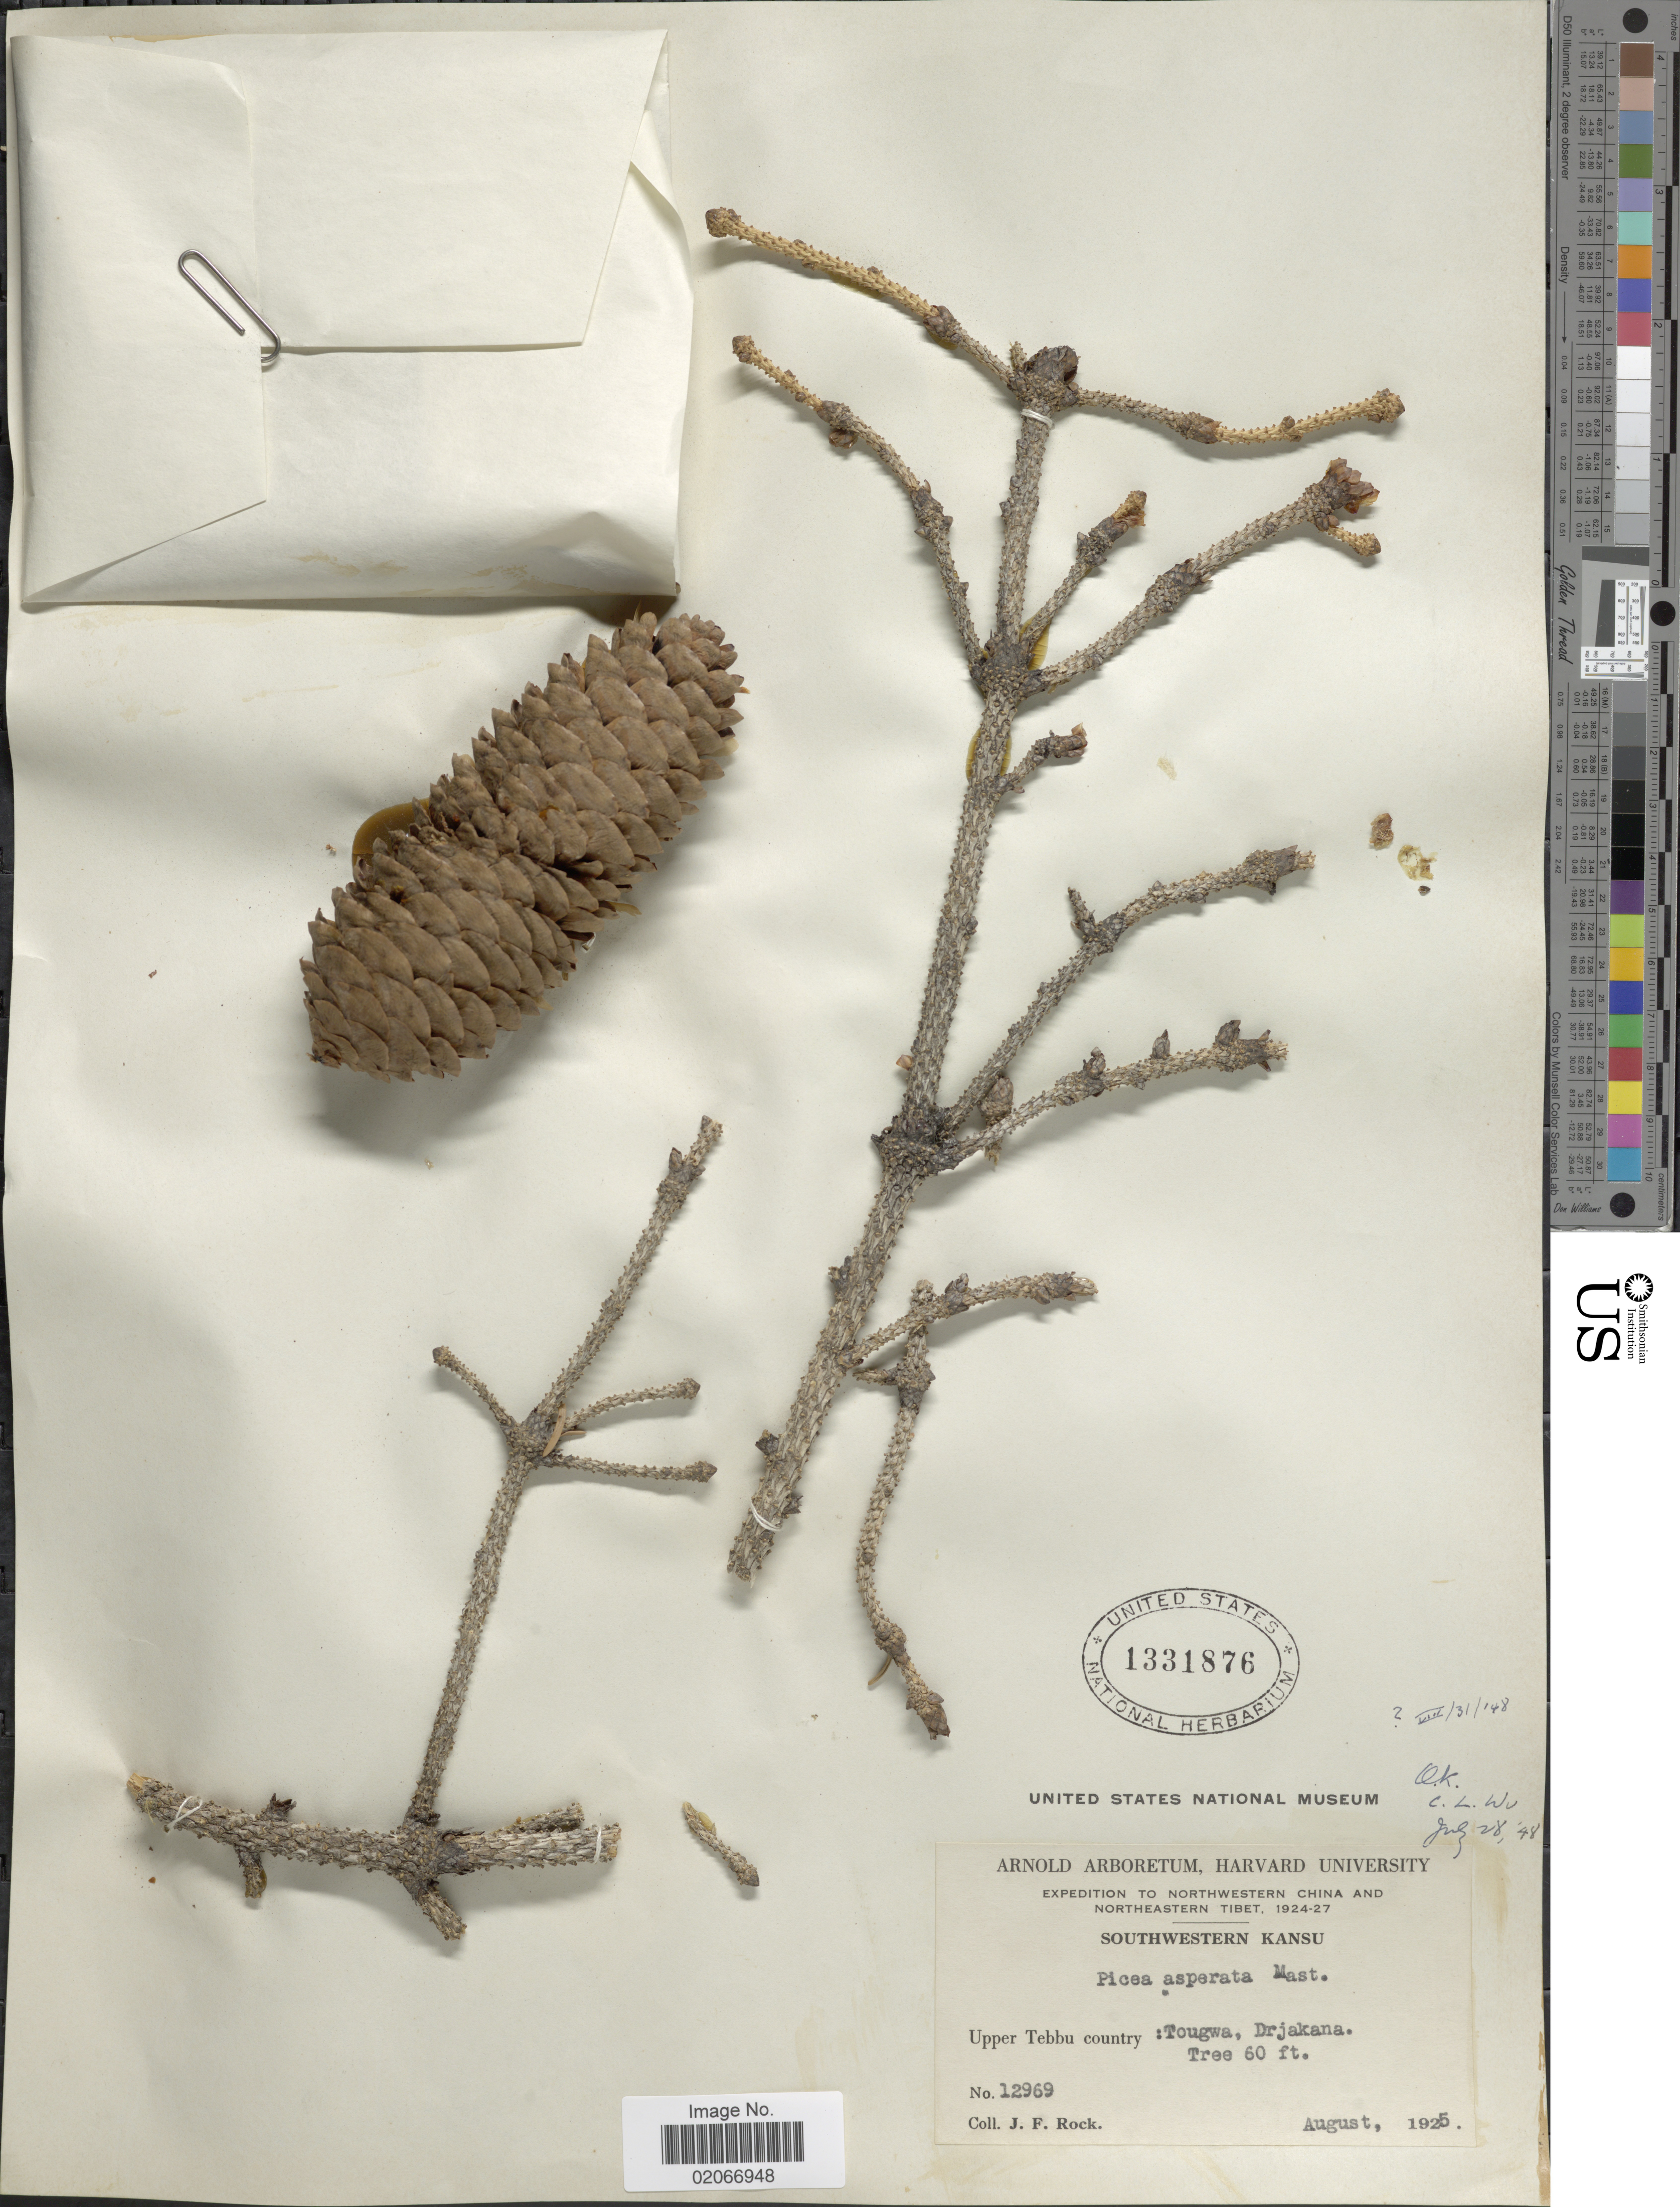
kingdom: Plantae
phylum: Tracheophyta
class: Pinopsida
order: Pinales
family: Pinaceae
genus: Picea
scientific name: Picea asperata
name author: Mast.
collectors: J. Rock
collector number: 12969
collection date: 1925-08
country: China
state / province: Gansu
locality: Northwestern China and Northeastern Tibet. Southwestern Kansu, Upper Tebbu country: Tougwa, Drjakana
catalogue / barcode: US 1331876